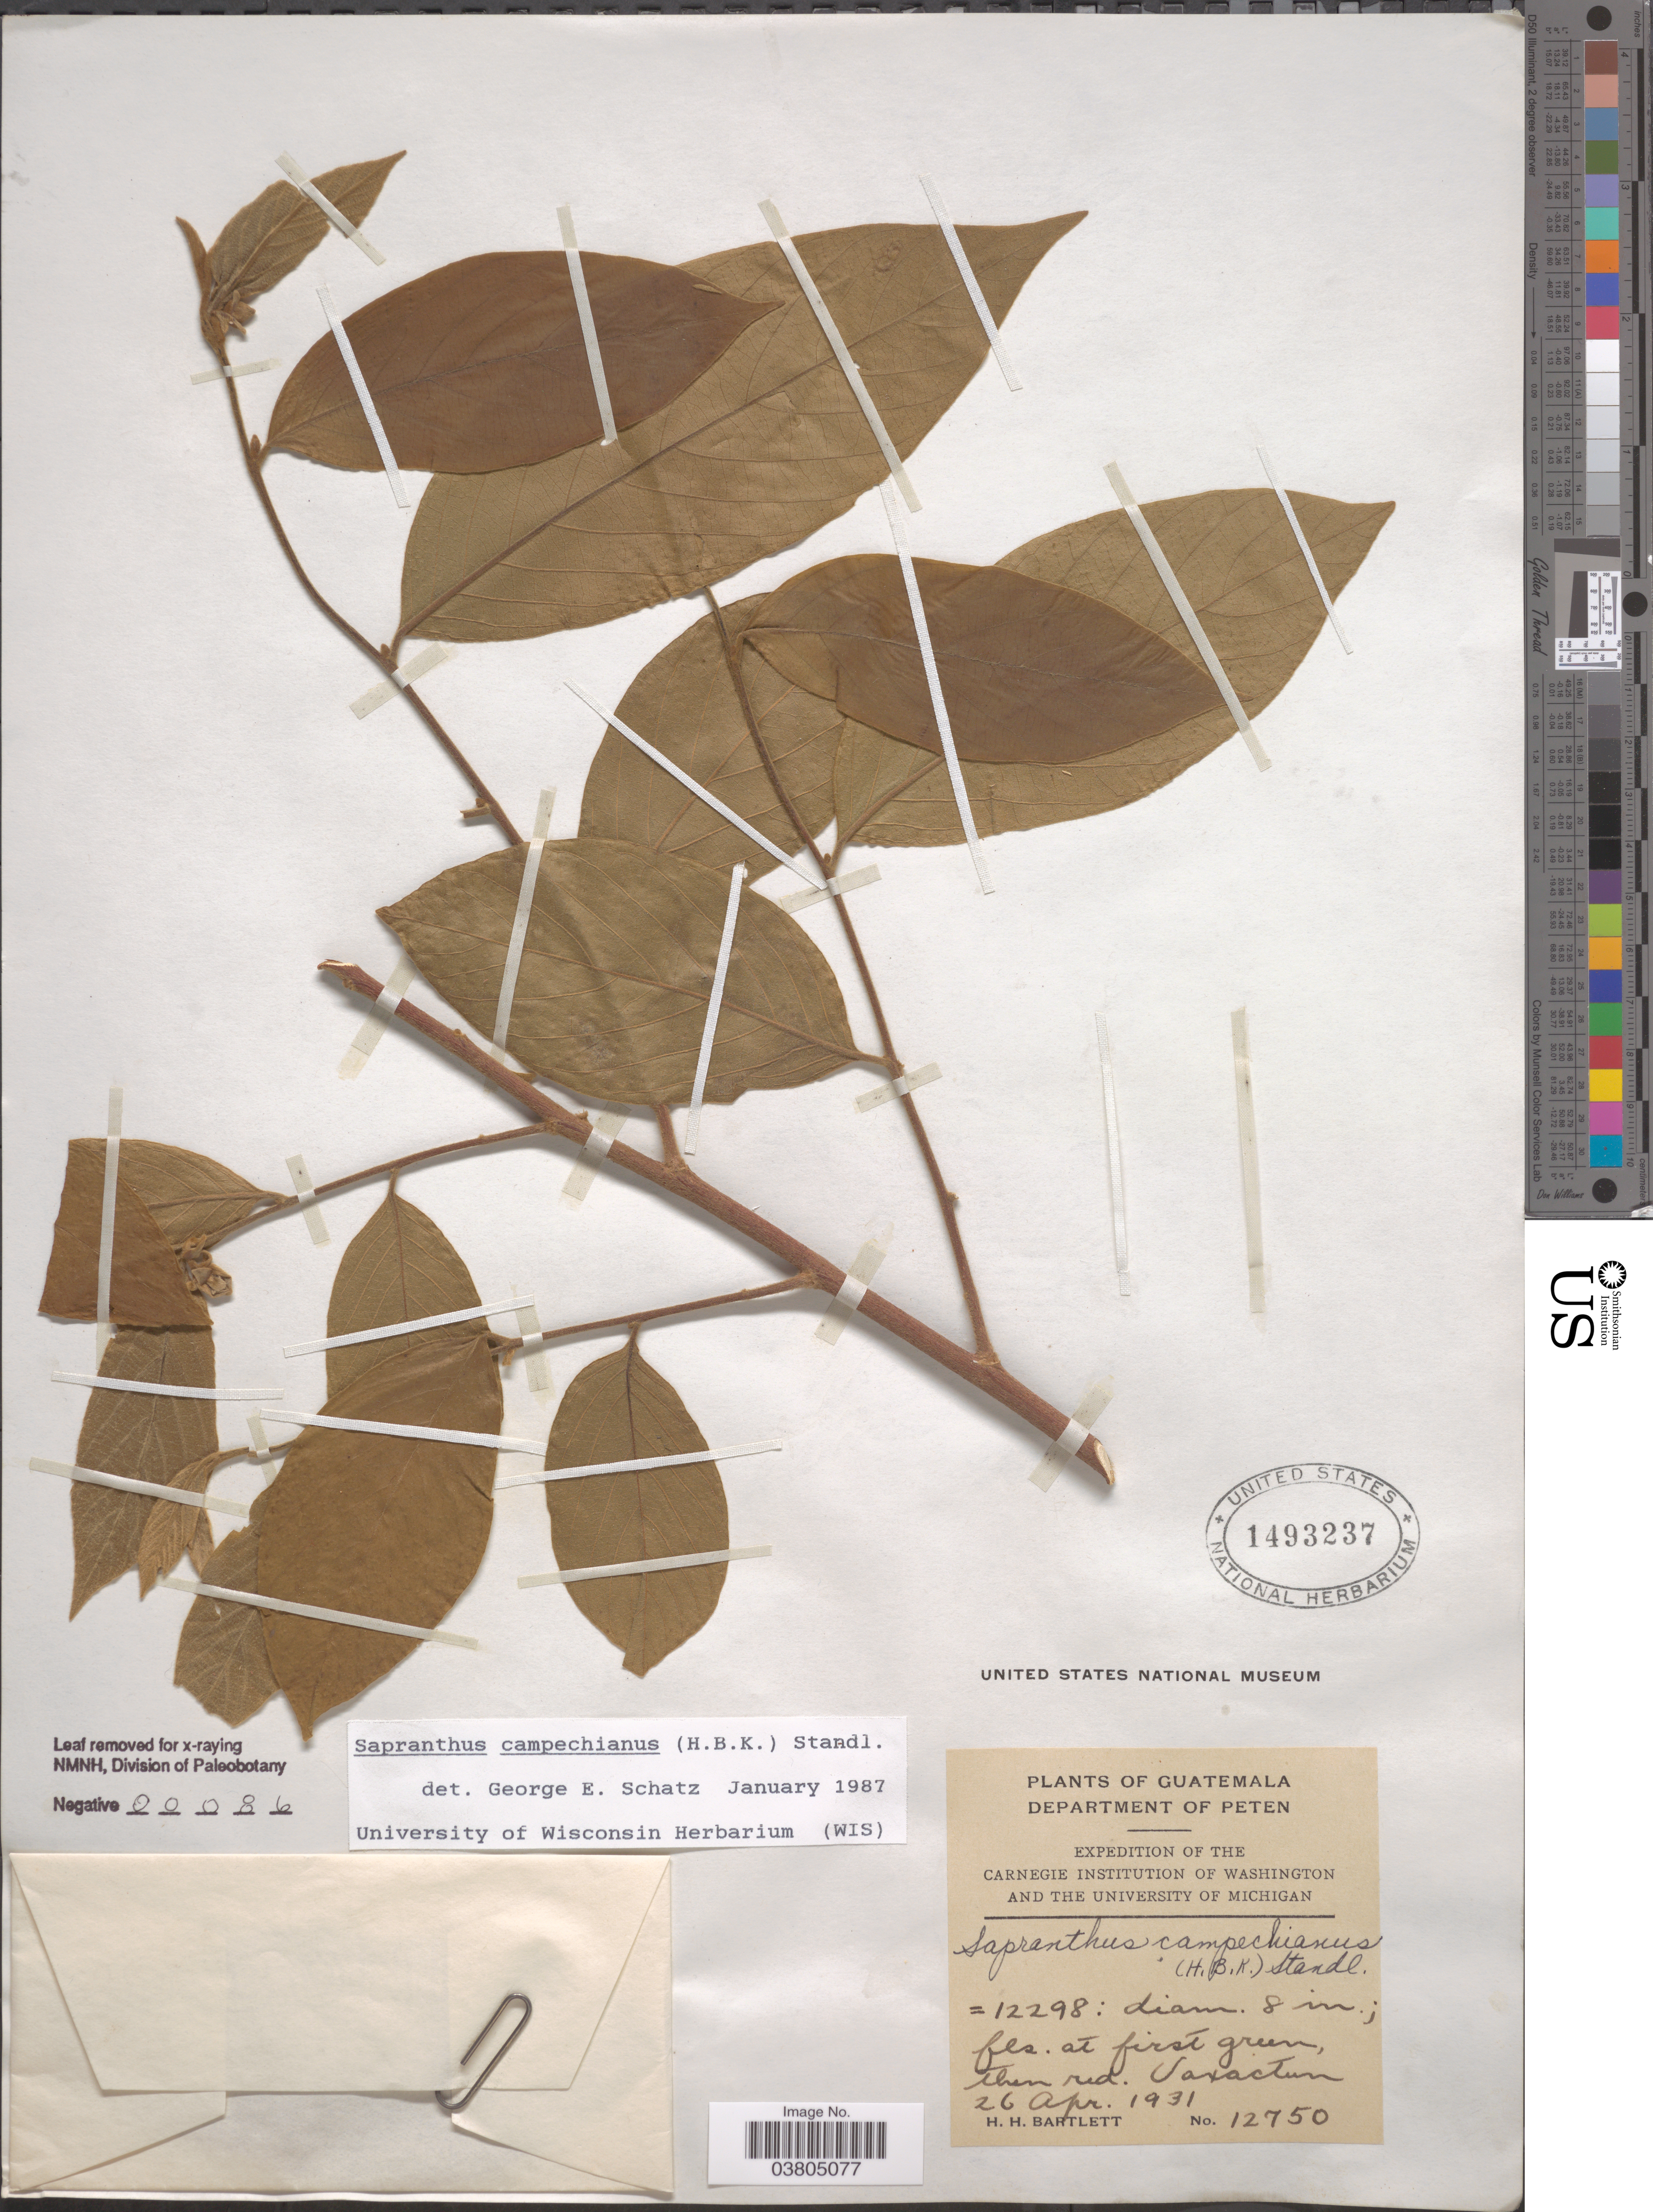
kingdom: Plantae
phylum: Tracheophyta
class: Magnoliopsida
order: Magnoliales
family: Annonaceae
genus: Sapranthus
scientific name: Sapranthus campechianus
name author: (Kunth) Standl.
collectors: H. H. Bartlett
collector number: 12750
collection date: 1931-04-26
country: Guatemala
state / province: El Peten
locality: Department of Peten. Uaxactun.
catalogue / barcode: US 1493237